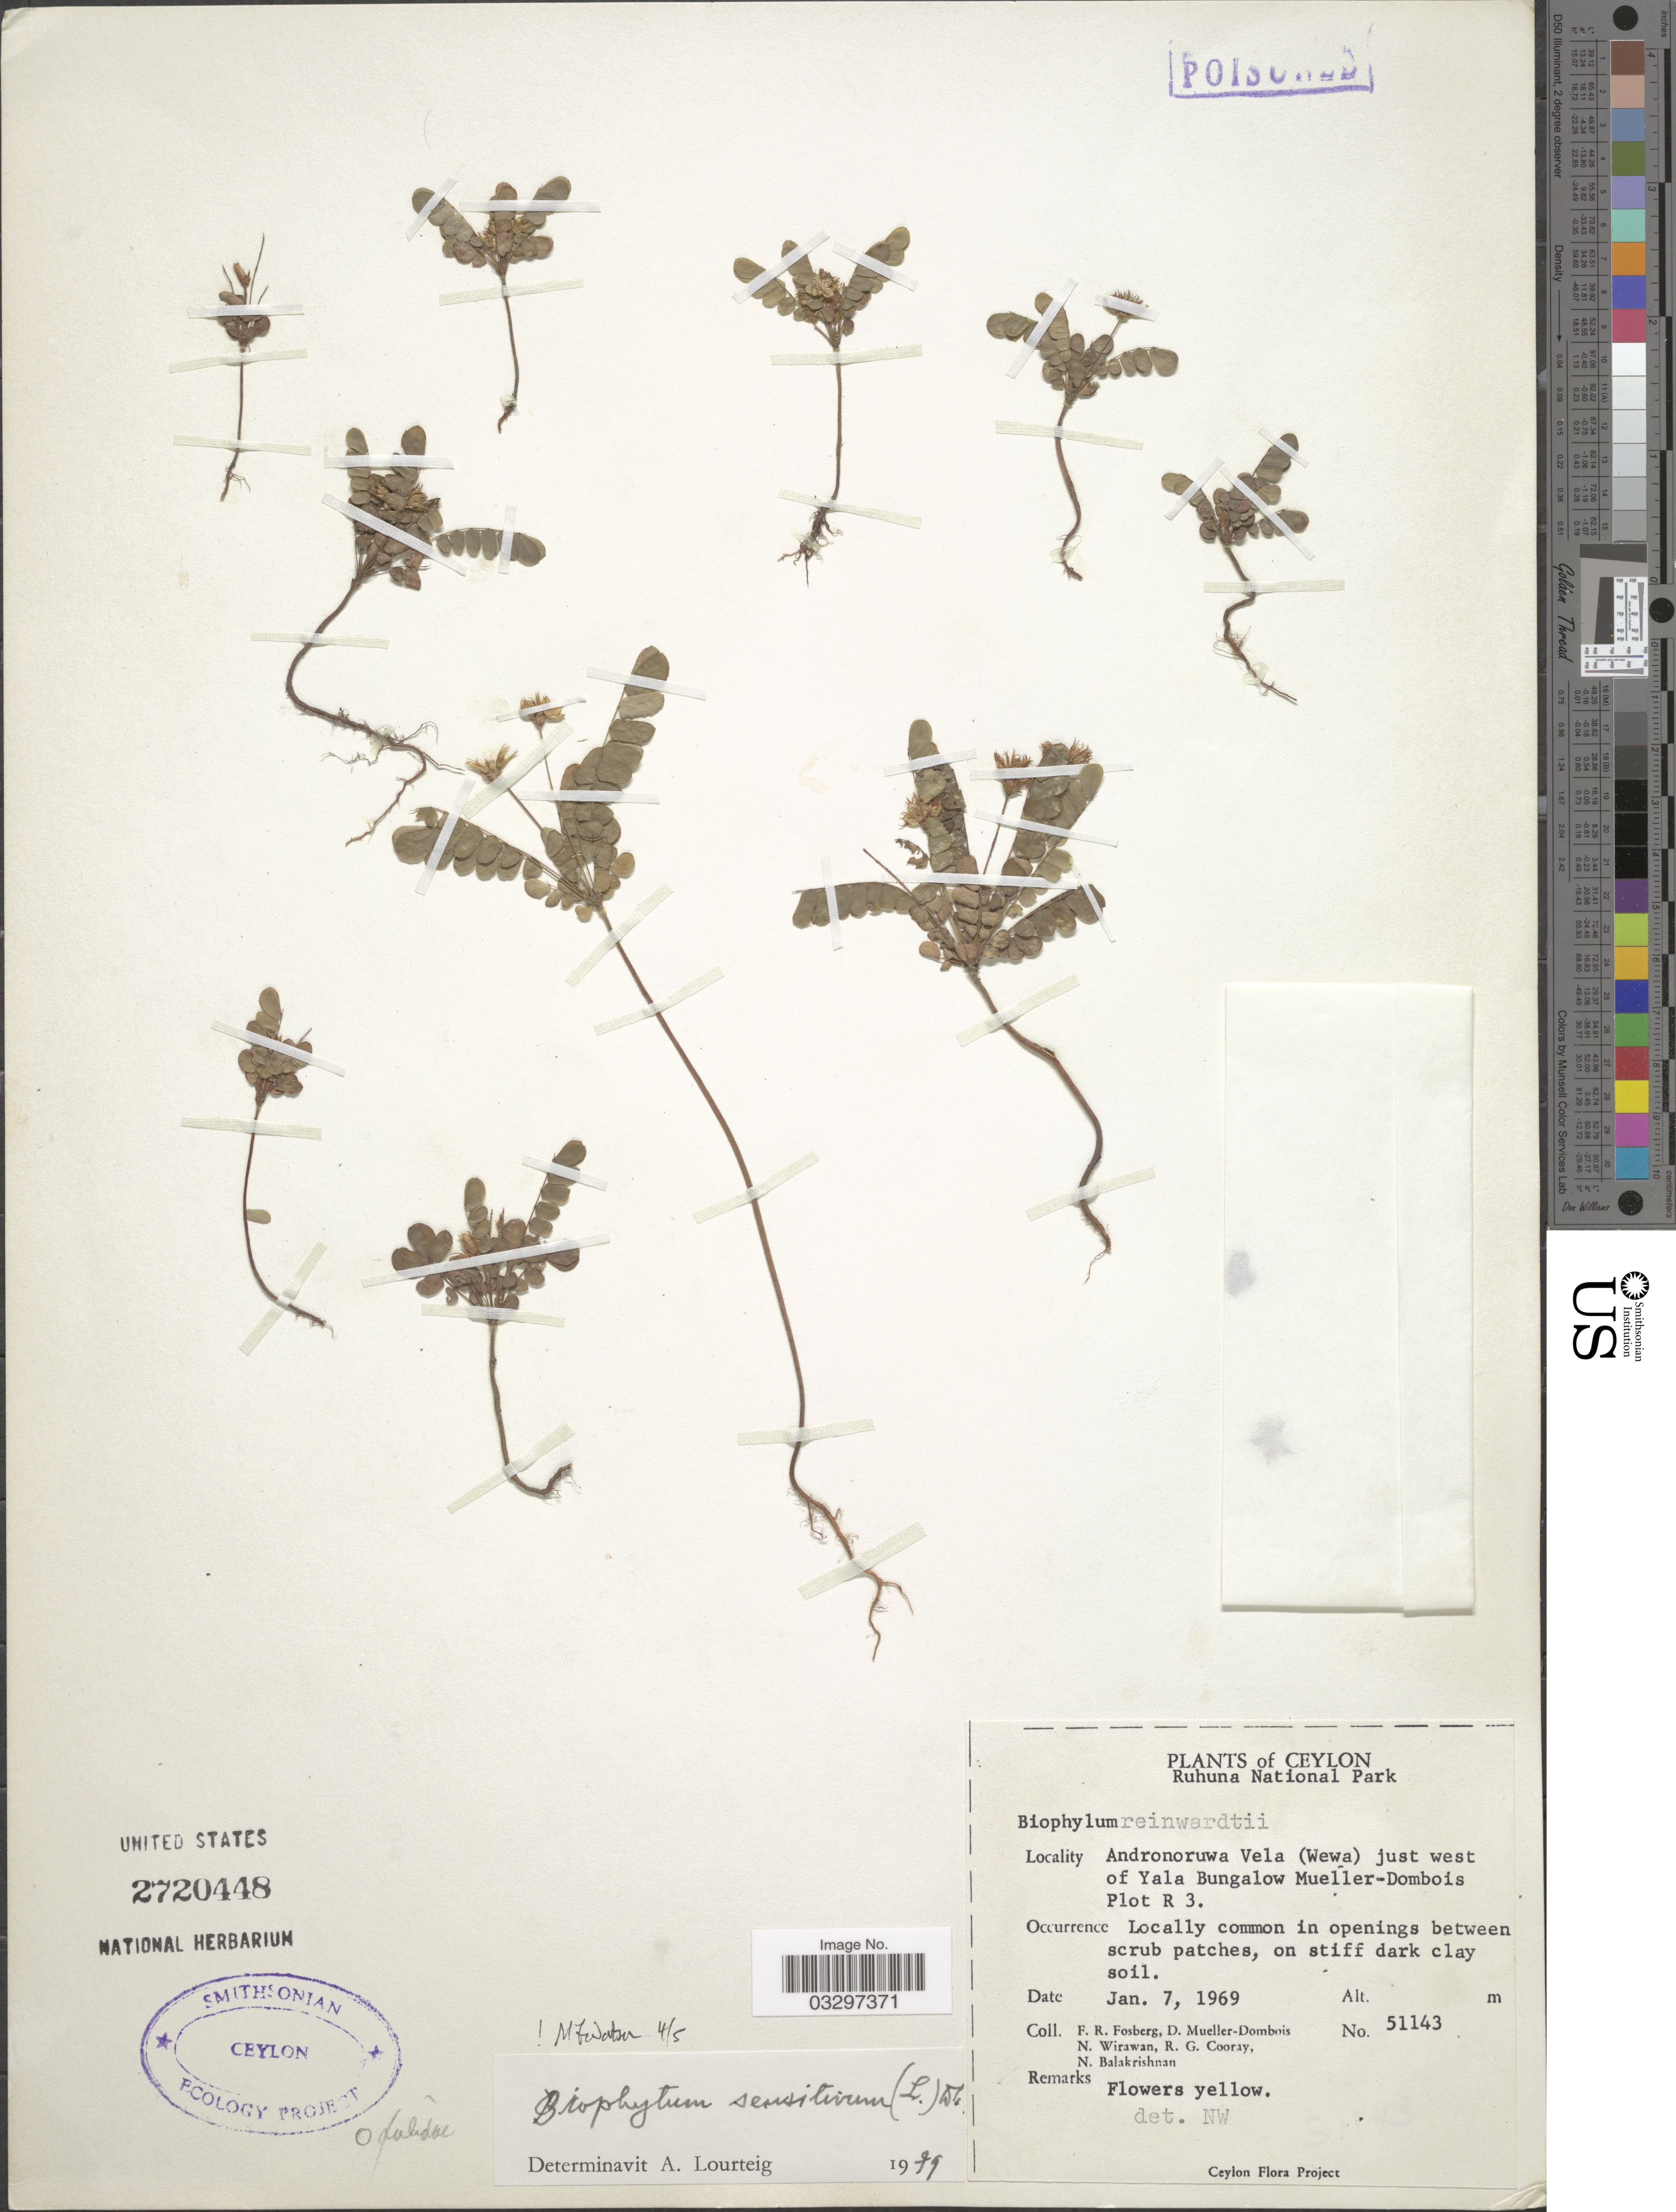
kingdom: Plantae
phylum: Tracheophyta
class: Magnoliopsida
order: Oxalidales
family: Oxalidaceae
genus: Biophytum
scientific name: Biophytum sensitivum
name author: (L.) DC.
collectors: F. R. Fosberg, D. Mueller-Dombois, N. Wirawan, R. Cooray & N. Balakrishnan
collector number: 51143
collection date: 1969-01-07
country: Sri Lanka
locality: Ceylon. Ruhuna National Park. Andronoruwa Vela (Wewa) just west of Yala Bungalow Mueller-Dombois Plot R 3.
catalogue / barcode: US 2720448